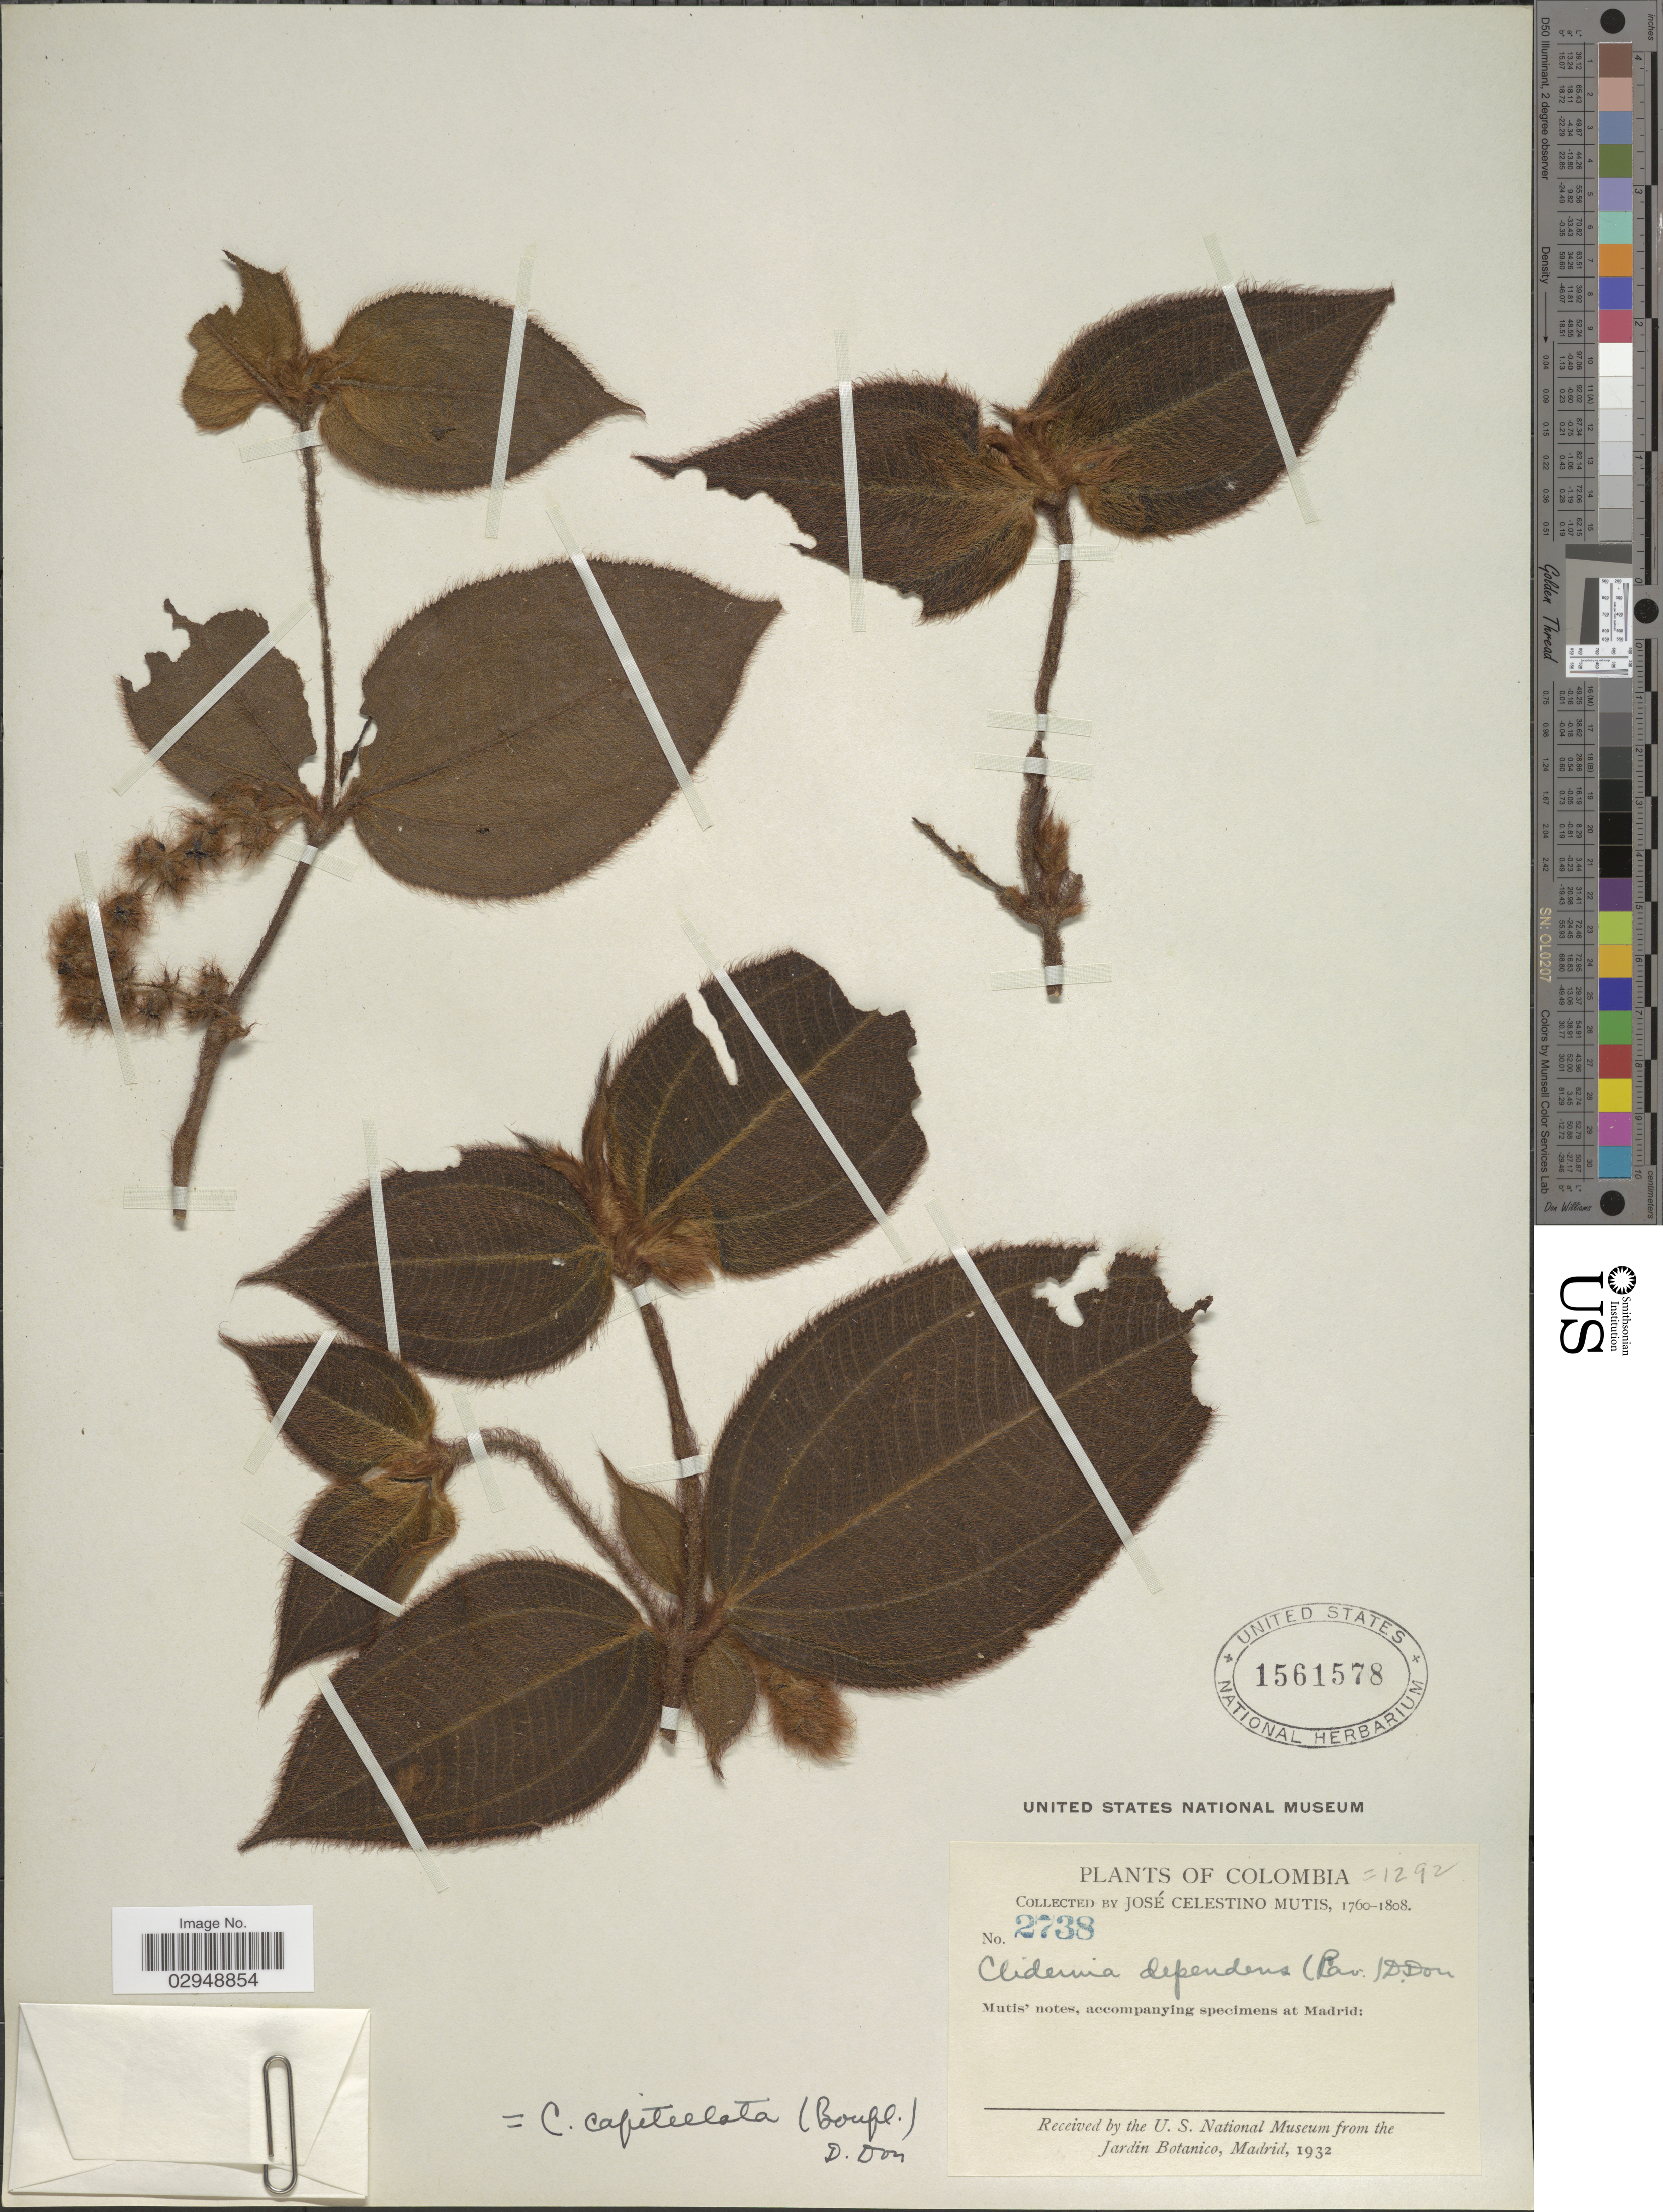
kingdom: Plantae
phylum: Tracheophyta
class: Magnoliopsida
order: Myrtales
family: Melastomataceae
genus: Clidemia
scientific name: Clidemia capitellata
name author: (Bonpl.) D. Don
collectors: J. C. B. Mutis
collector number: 2738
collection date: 1760/1808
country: Colombia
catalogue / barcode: US 1561578